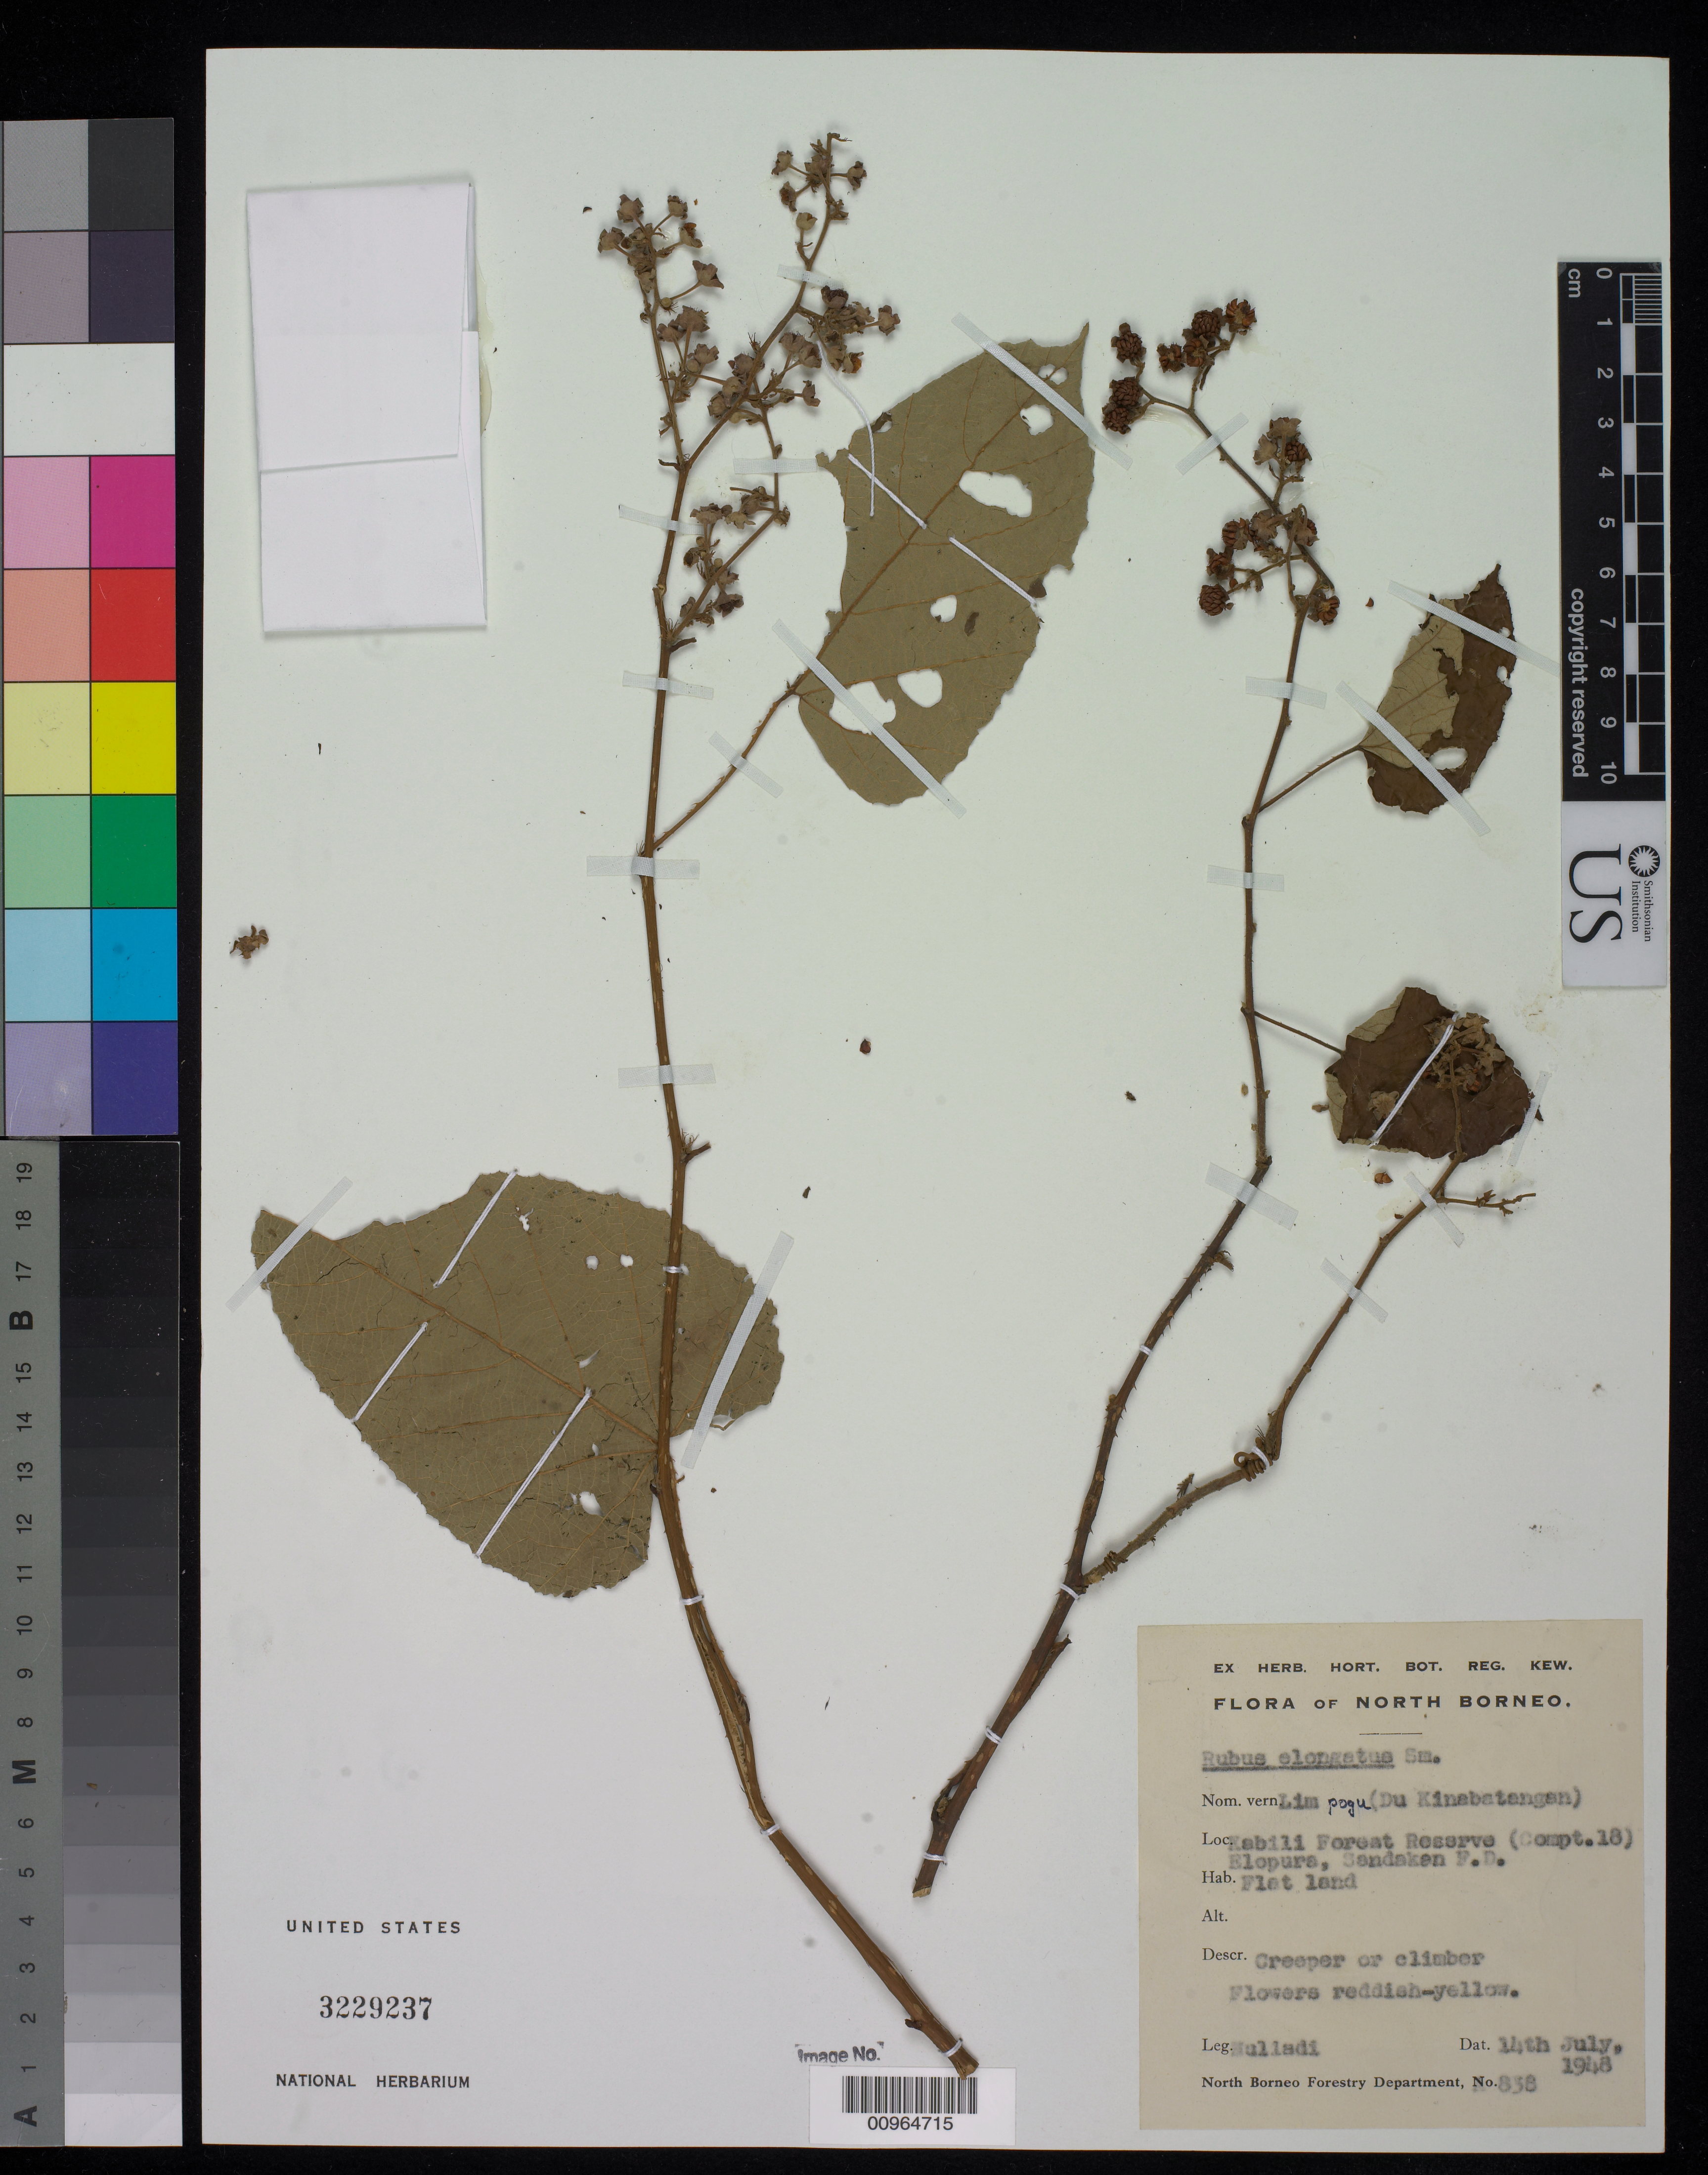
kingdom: Plantae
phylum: Tracheophyta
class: Magnoliopsida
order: Rosales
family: Rosaceae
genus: Rubus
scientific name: Rubus elongatus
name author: Sm.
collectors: -. Muliadi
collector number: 838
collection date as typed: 14 Jul 1948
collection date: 1948-07-14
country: Indonesia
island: Borneo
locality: Kabili Forest Reserve (Compt.18), Elopura, Sandaken F.D.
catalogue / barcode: US 3229237